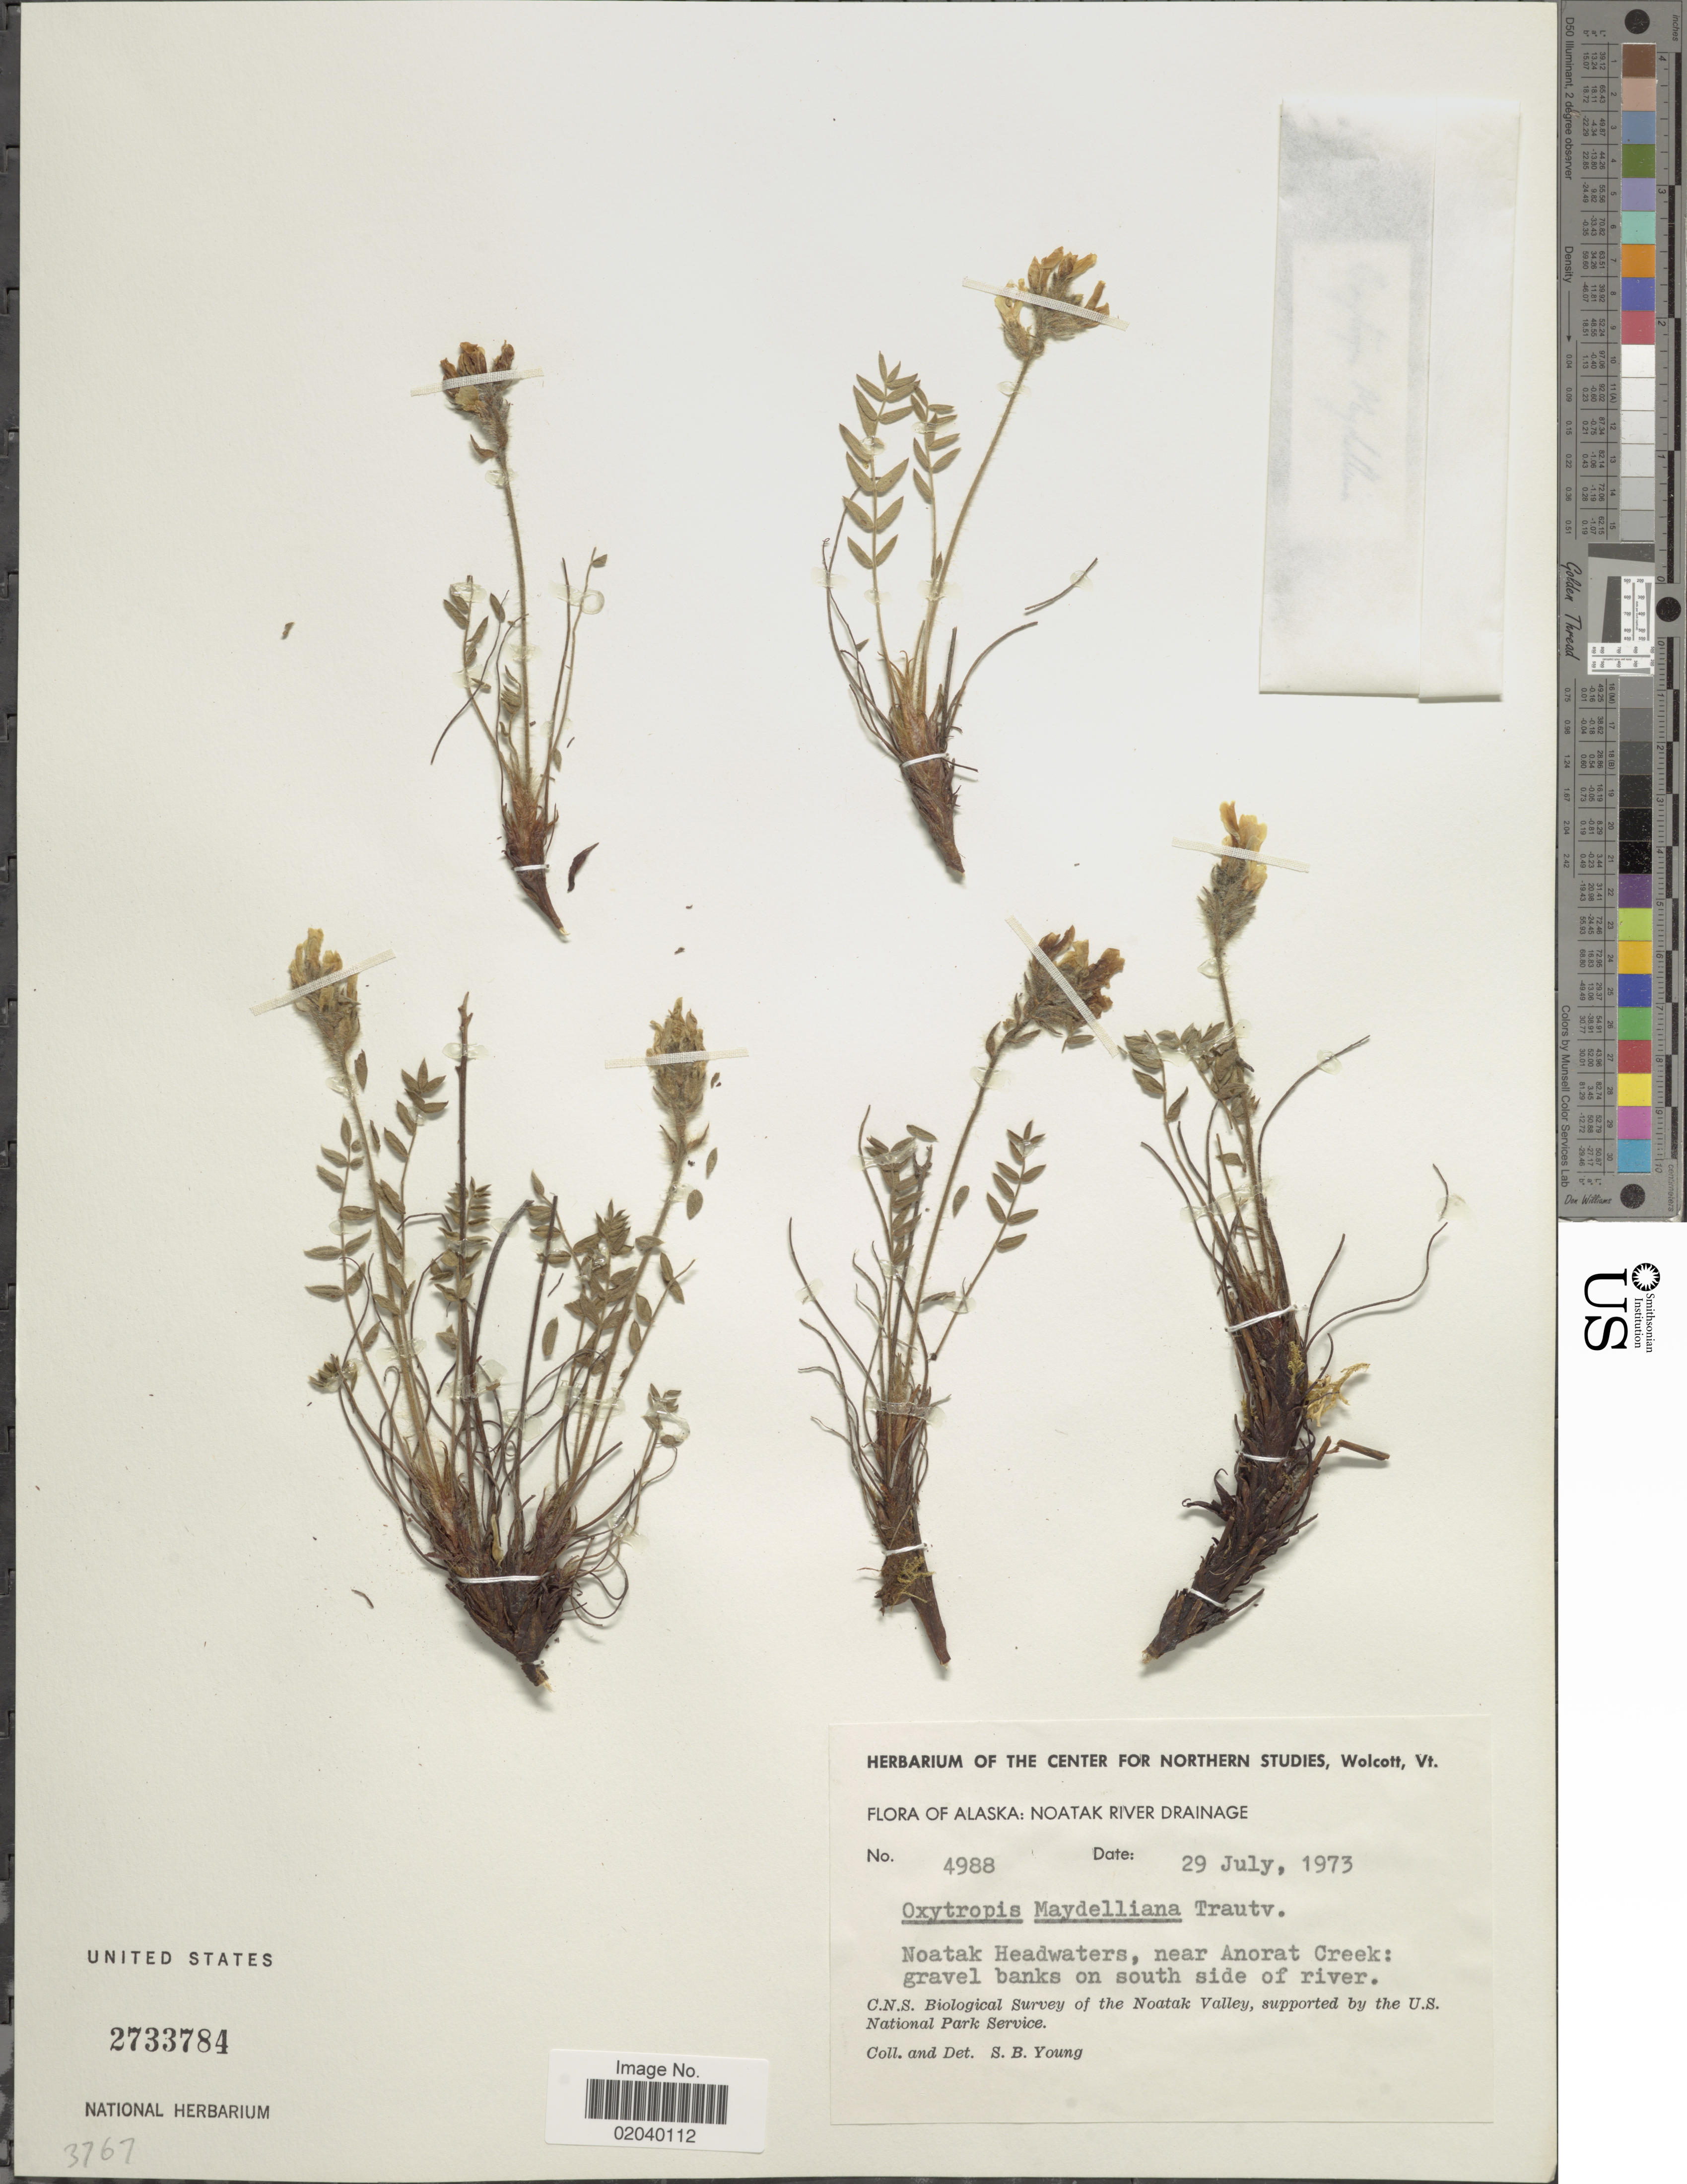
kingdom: Plantae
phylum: Tracheophyta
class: Magnoliopsida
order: Fabales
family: Fabaceae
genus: Oxytropis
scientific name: Oxytropis maydelliana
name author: Trautv.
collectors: S. Young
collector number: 4988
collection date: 1973-07-29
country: United States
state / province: Alaska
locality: Noatak River Drainage, Noatak Headwaters, near Anorat Creek: gravel banks on south side of river. C.N.S. Biological Survey of the Noatak Valley, supported by the U.S. National Park Service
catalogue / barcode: US 2733784